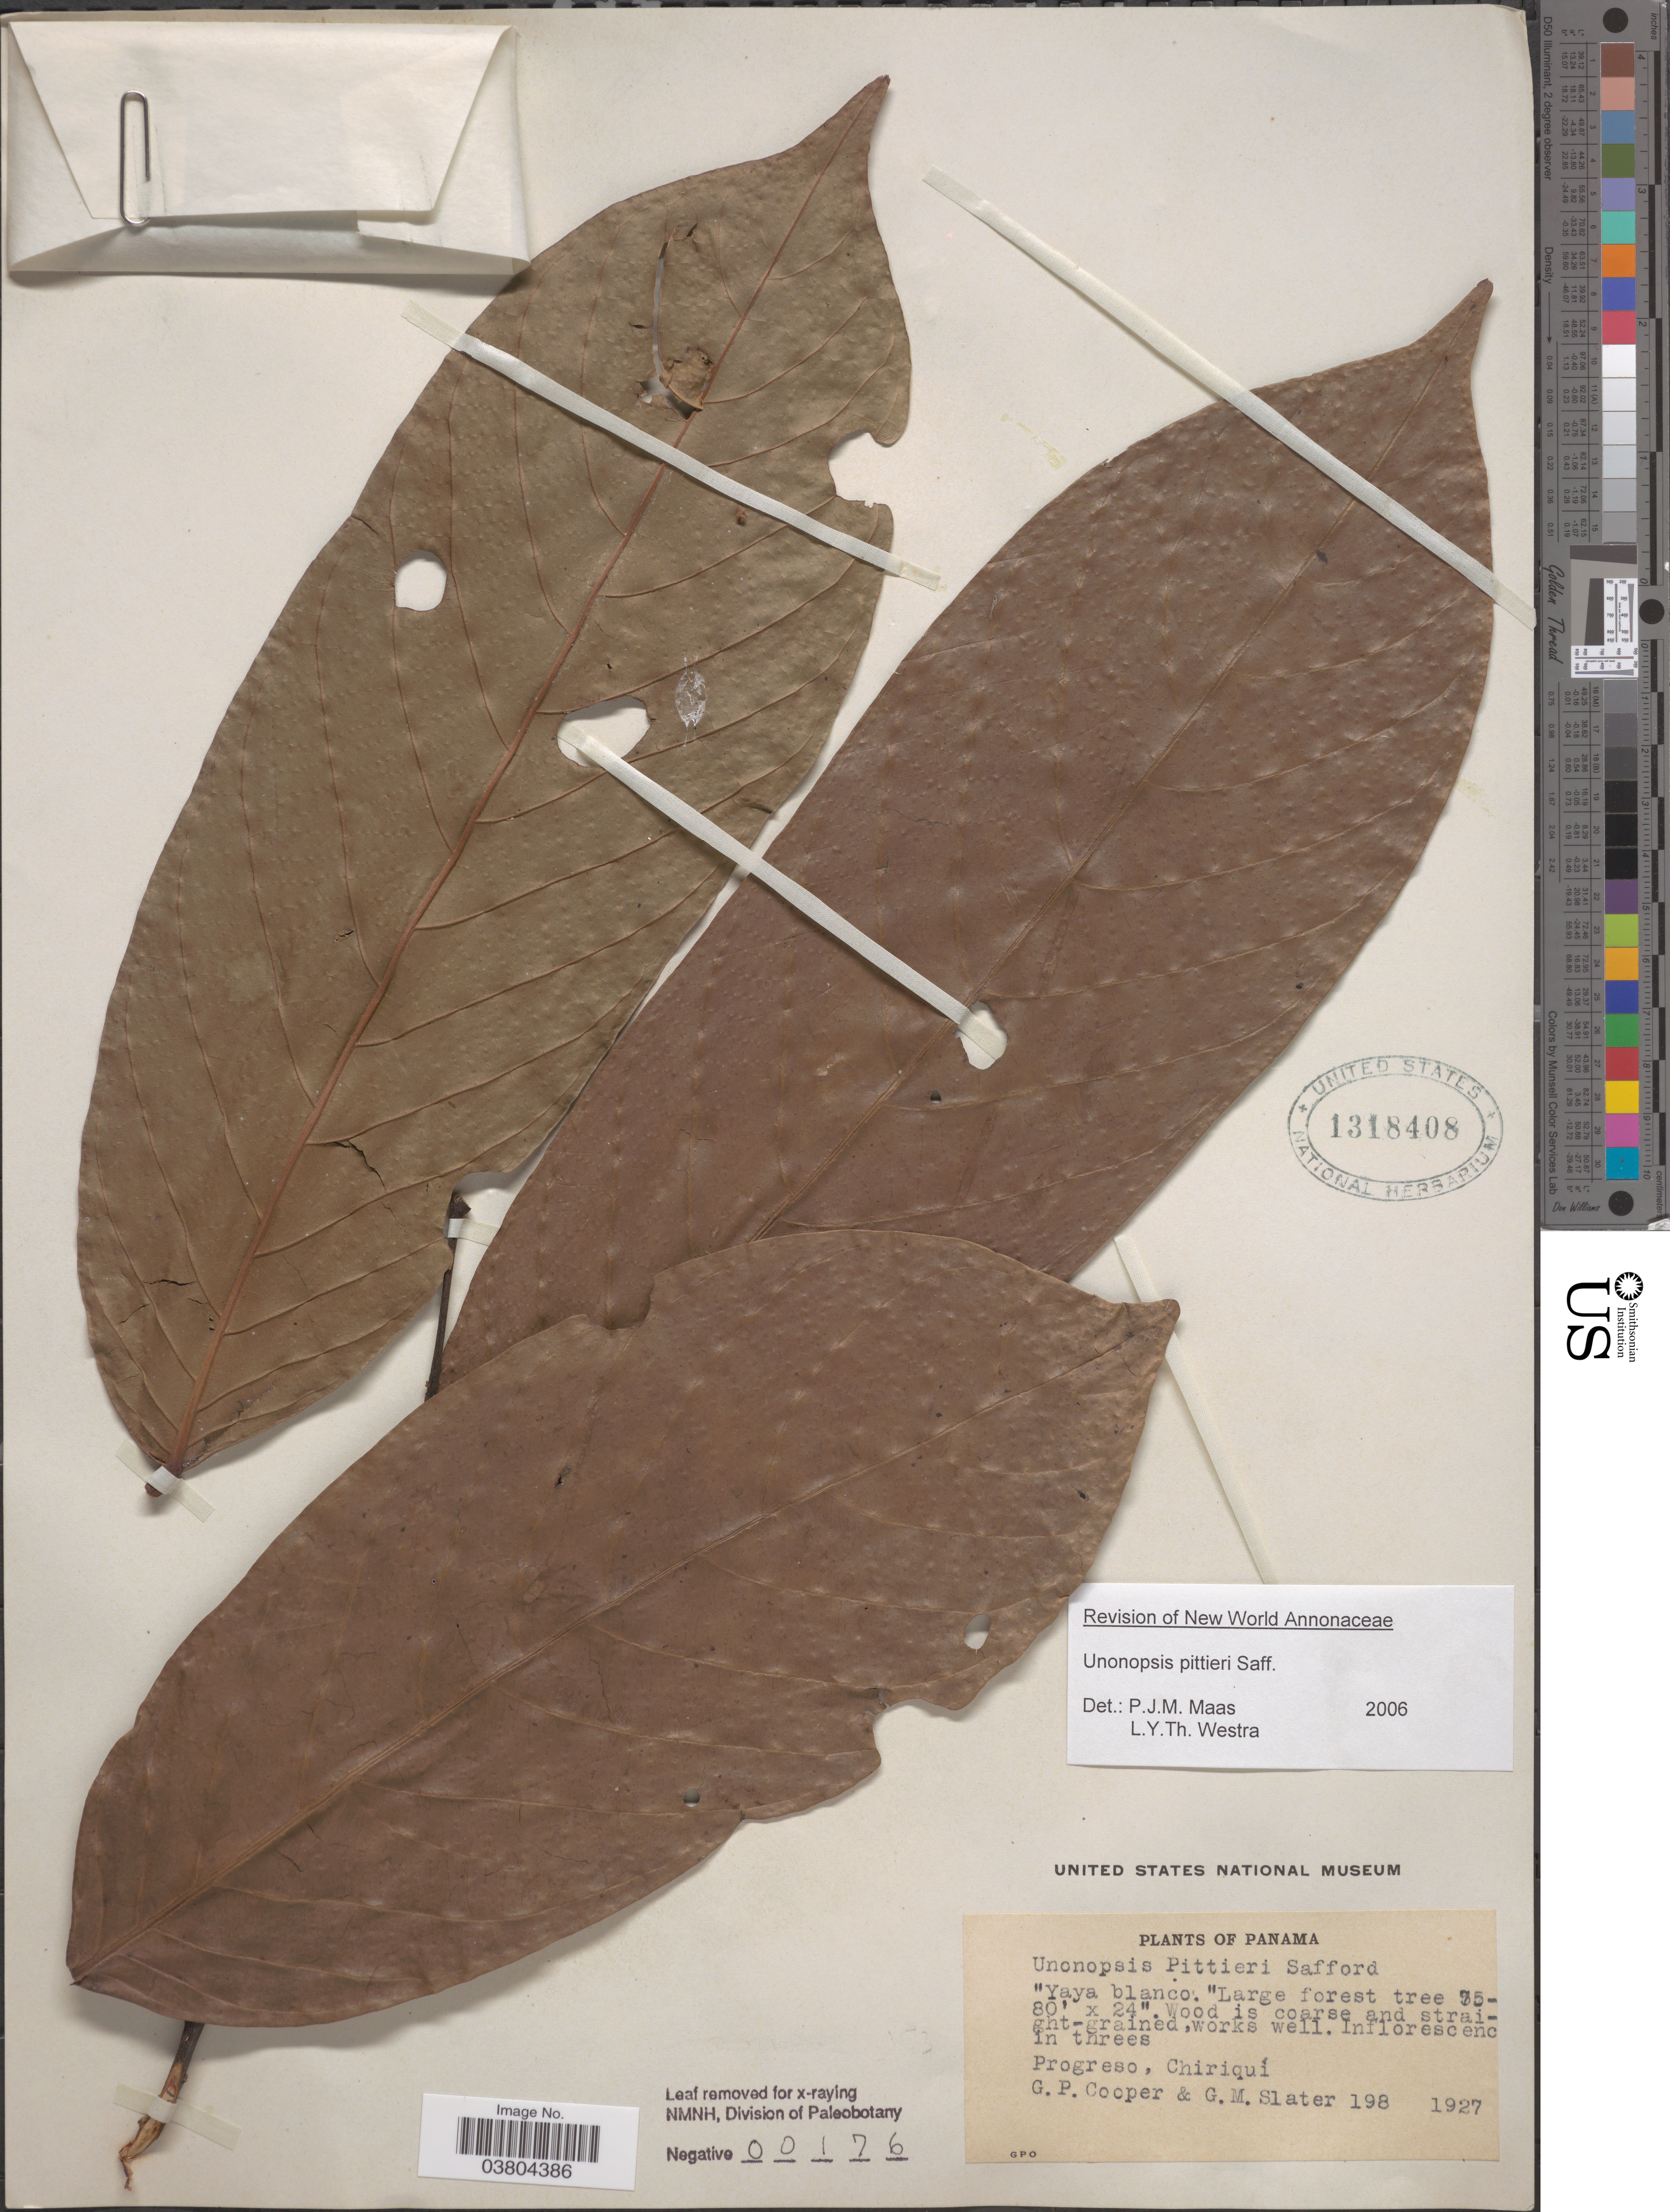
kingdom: Plantae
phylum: Tracheophyta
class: Magnoliopsida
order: Magnoliales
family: Annonaceae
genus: Unonopsis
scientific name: Unonopsis pittieri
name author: Saff.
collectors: G. Cooper & G. Slater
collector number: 198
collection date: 1927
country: Panama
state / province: Chiriqui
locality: Progreso.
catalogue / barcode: US 1318408